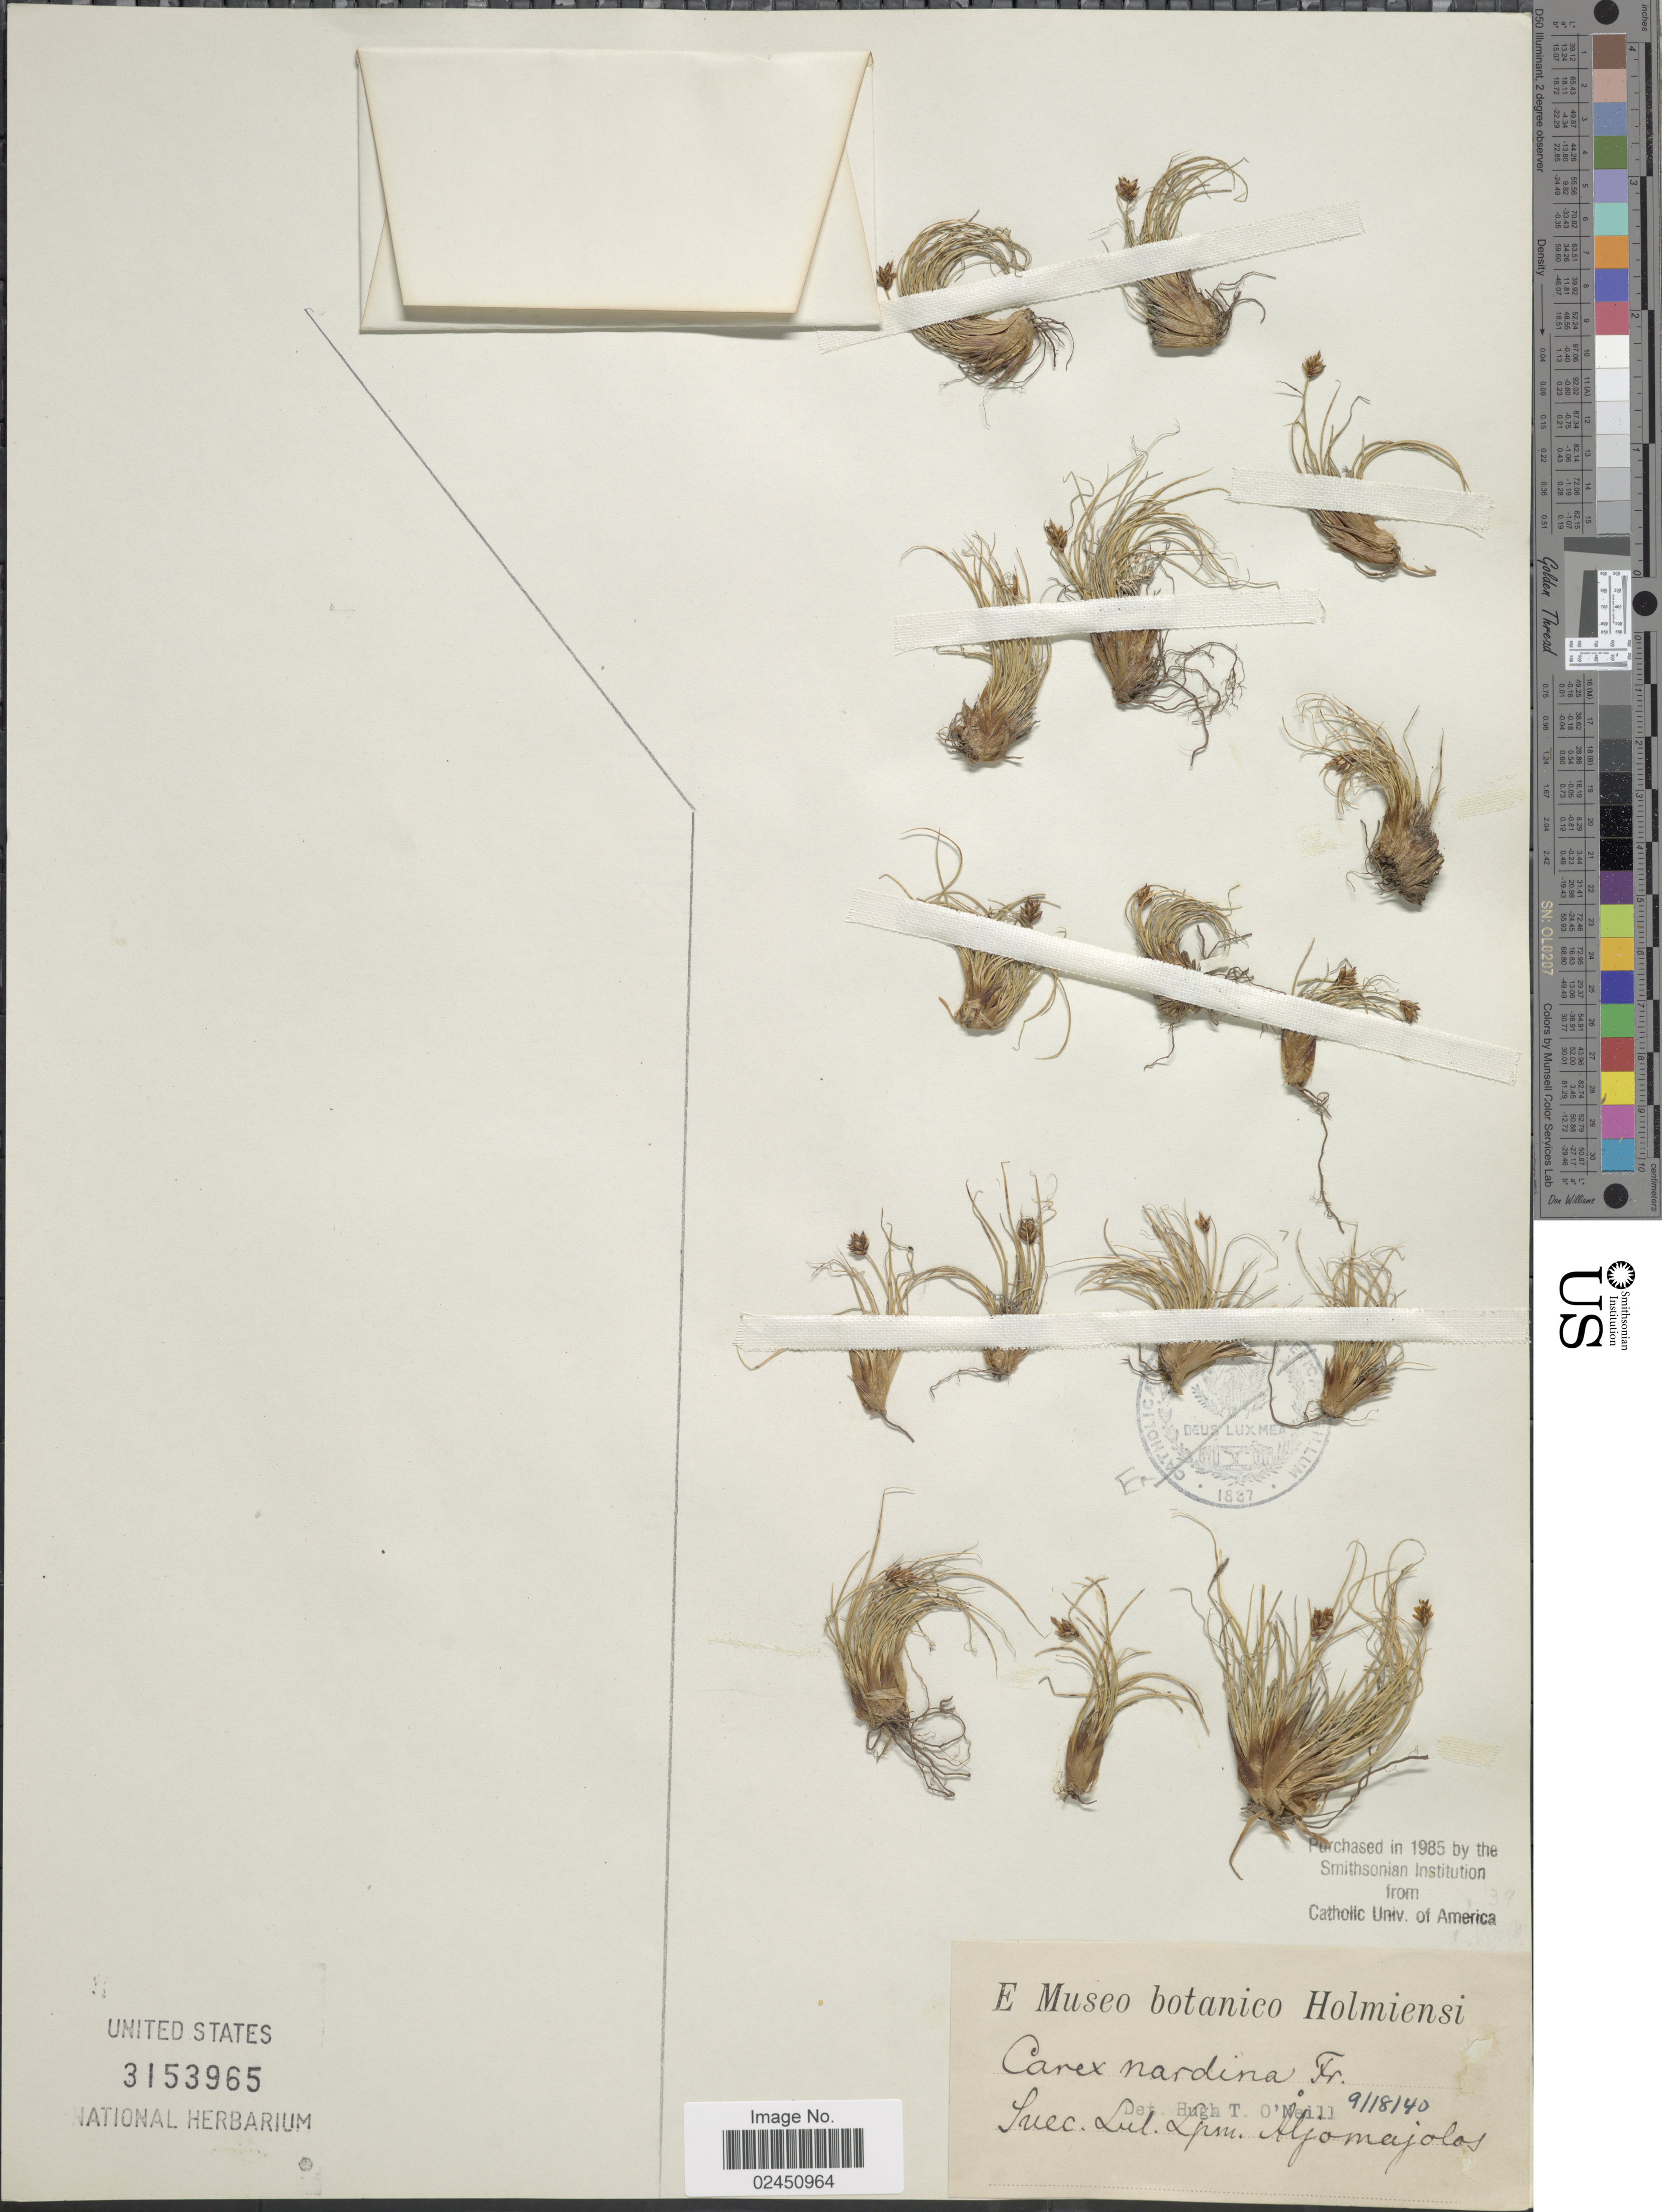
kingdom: Plantae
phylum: Tracheophyta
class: Liliopsida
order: Poales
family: Cyperaceae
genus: Carex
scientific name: Carex nardina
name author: (Hornem.) Fr.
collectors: ex Museo botan. Holmiensi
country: Sweden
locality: Suec. Lul Lpm. Aljomajolas [interpreted]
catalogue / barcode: US 3153965